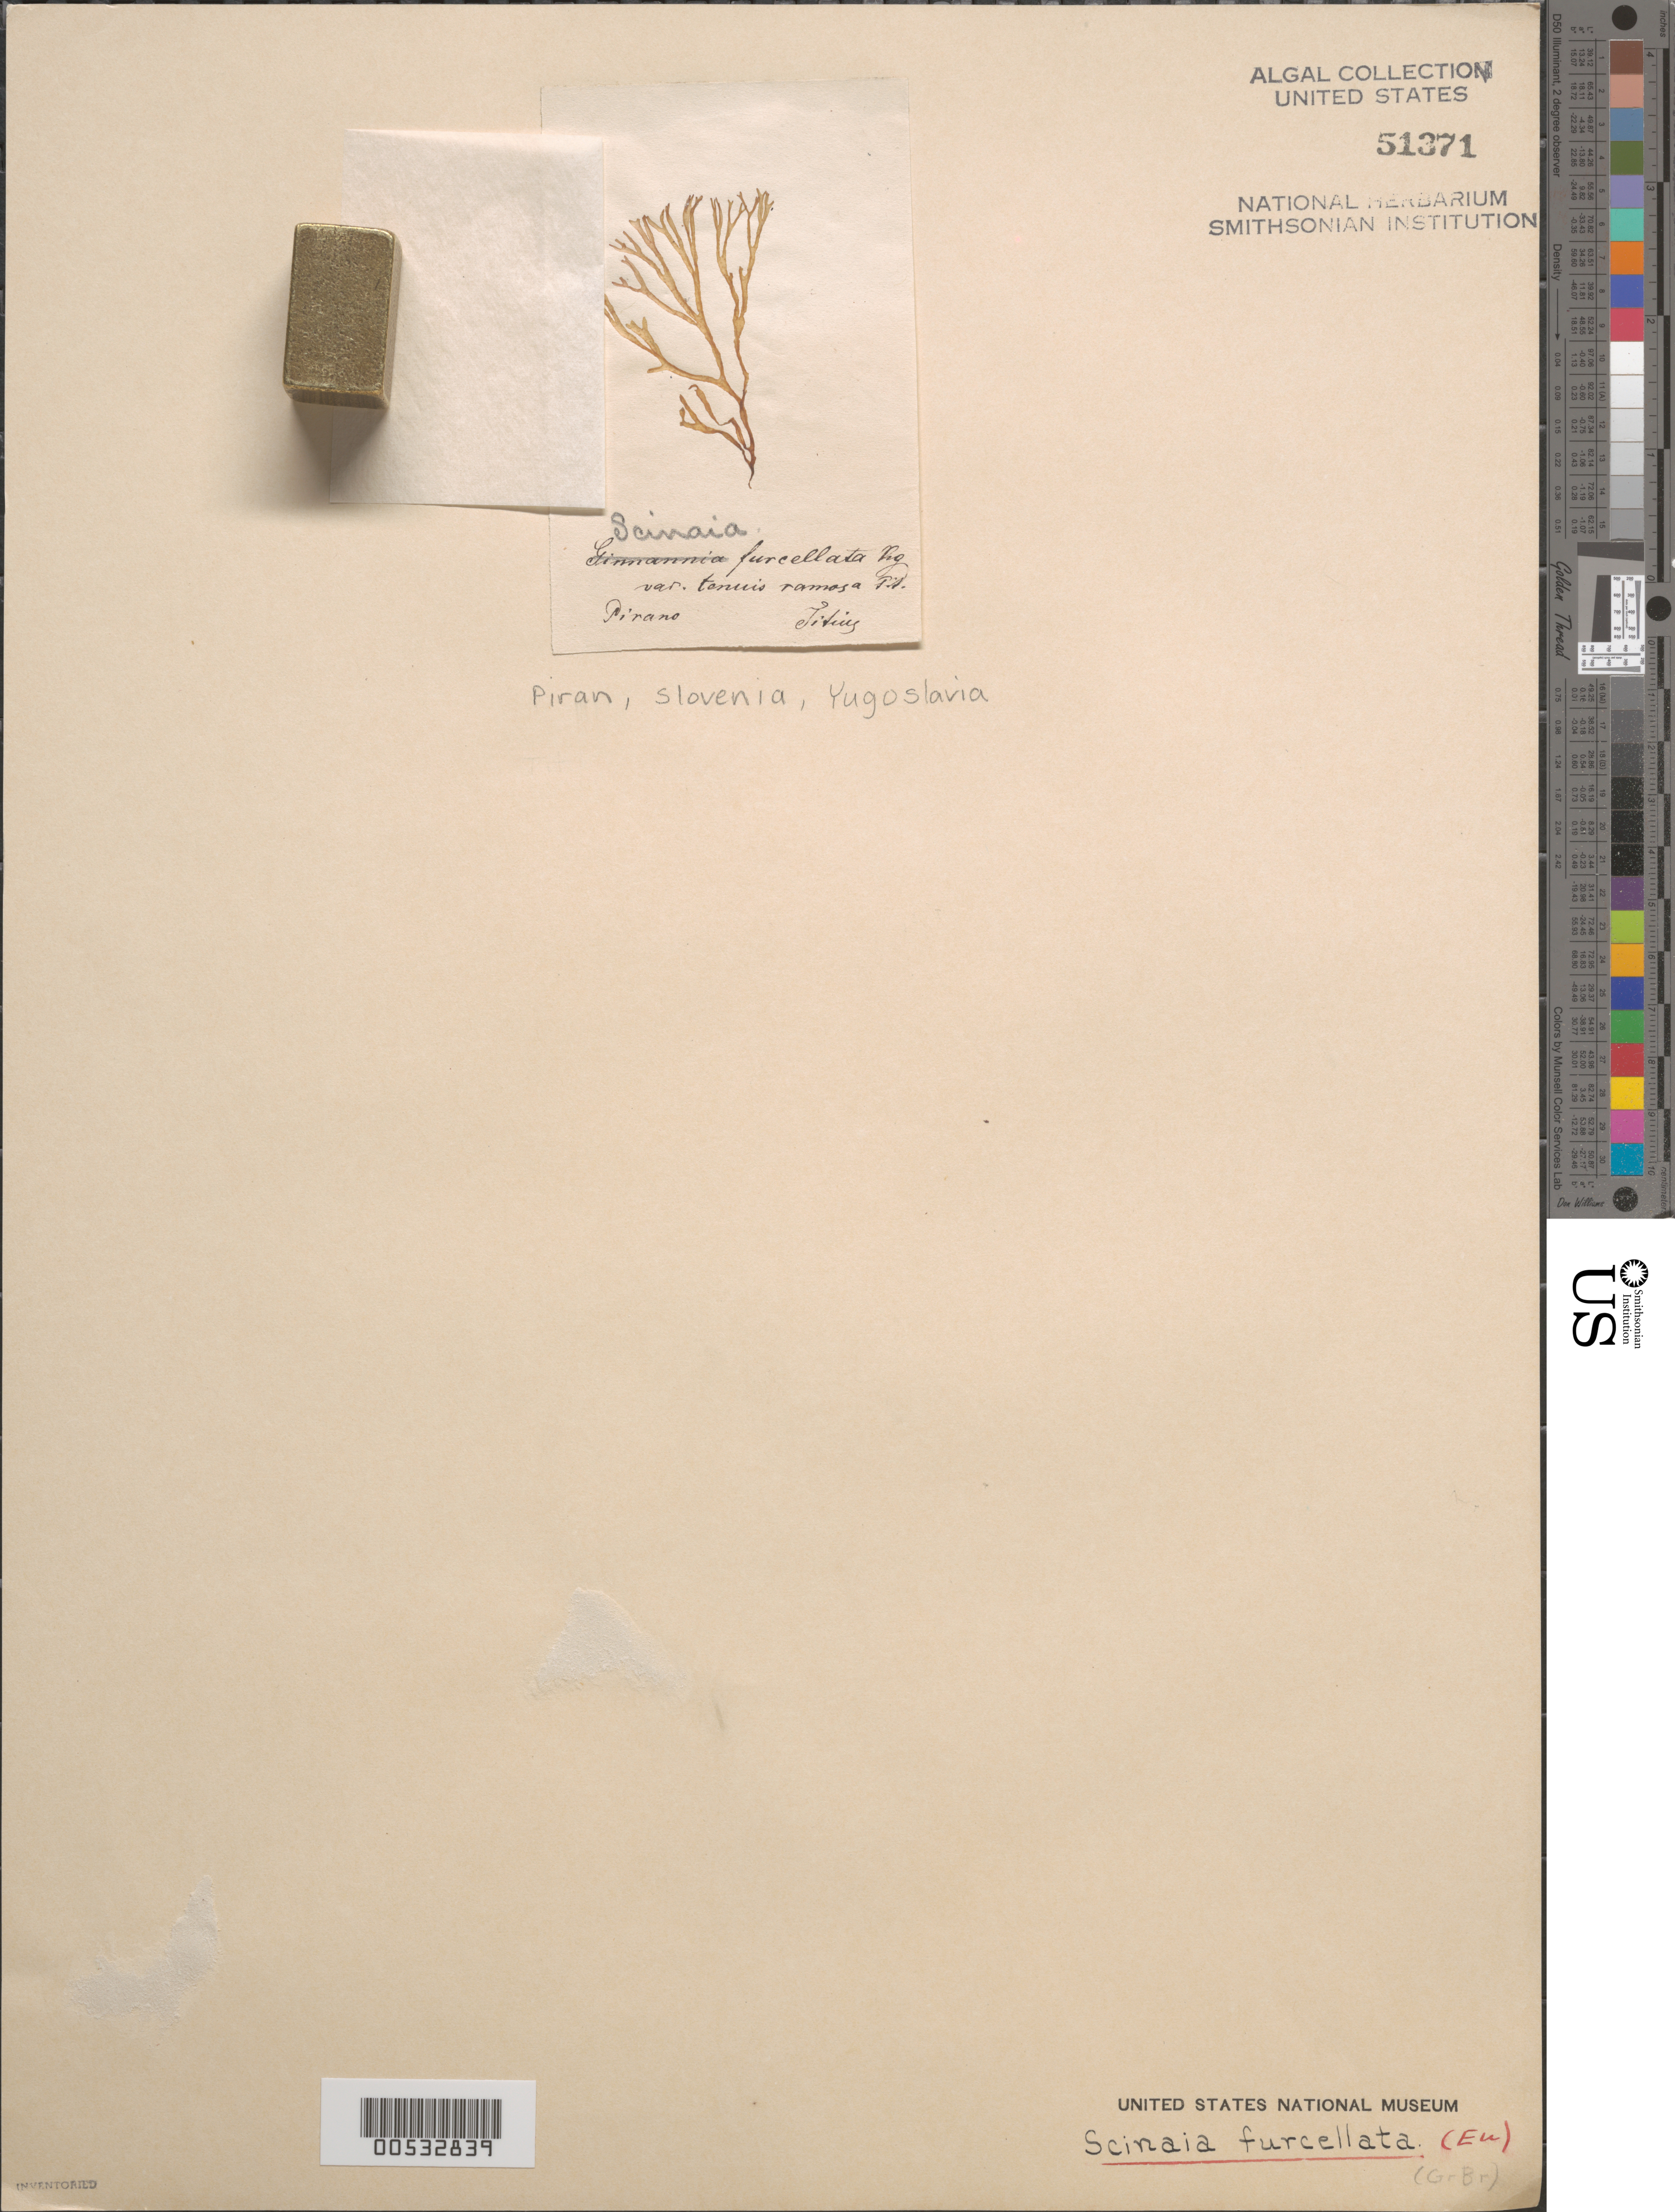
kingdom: Plantae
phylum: Rhodophyta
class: Florideophyceae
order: Nemaliales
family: Scinaiaceae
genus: Scinaia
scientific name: Scinaia furcellata var. tenuis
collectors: P. Titius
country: Slovenia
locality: Piran (Pirano)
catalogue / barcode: US 51371